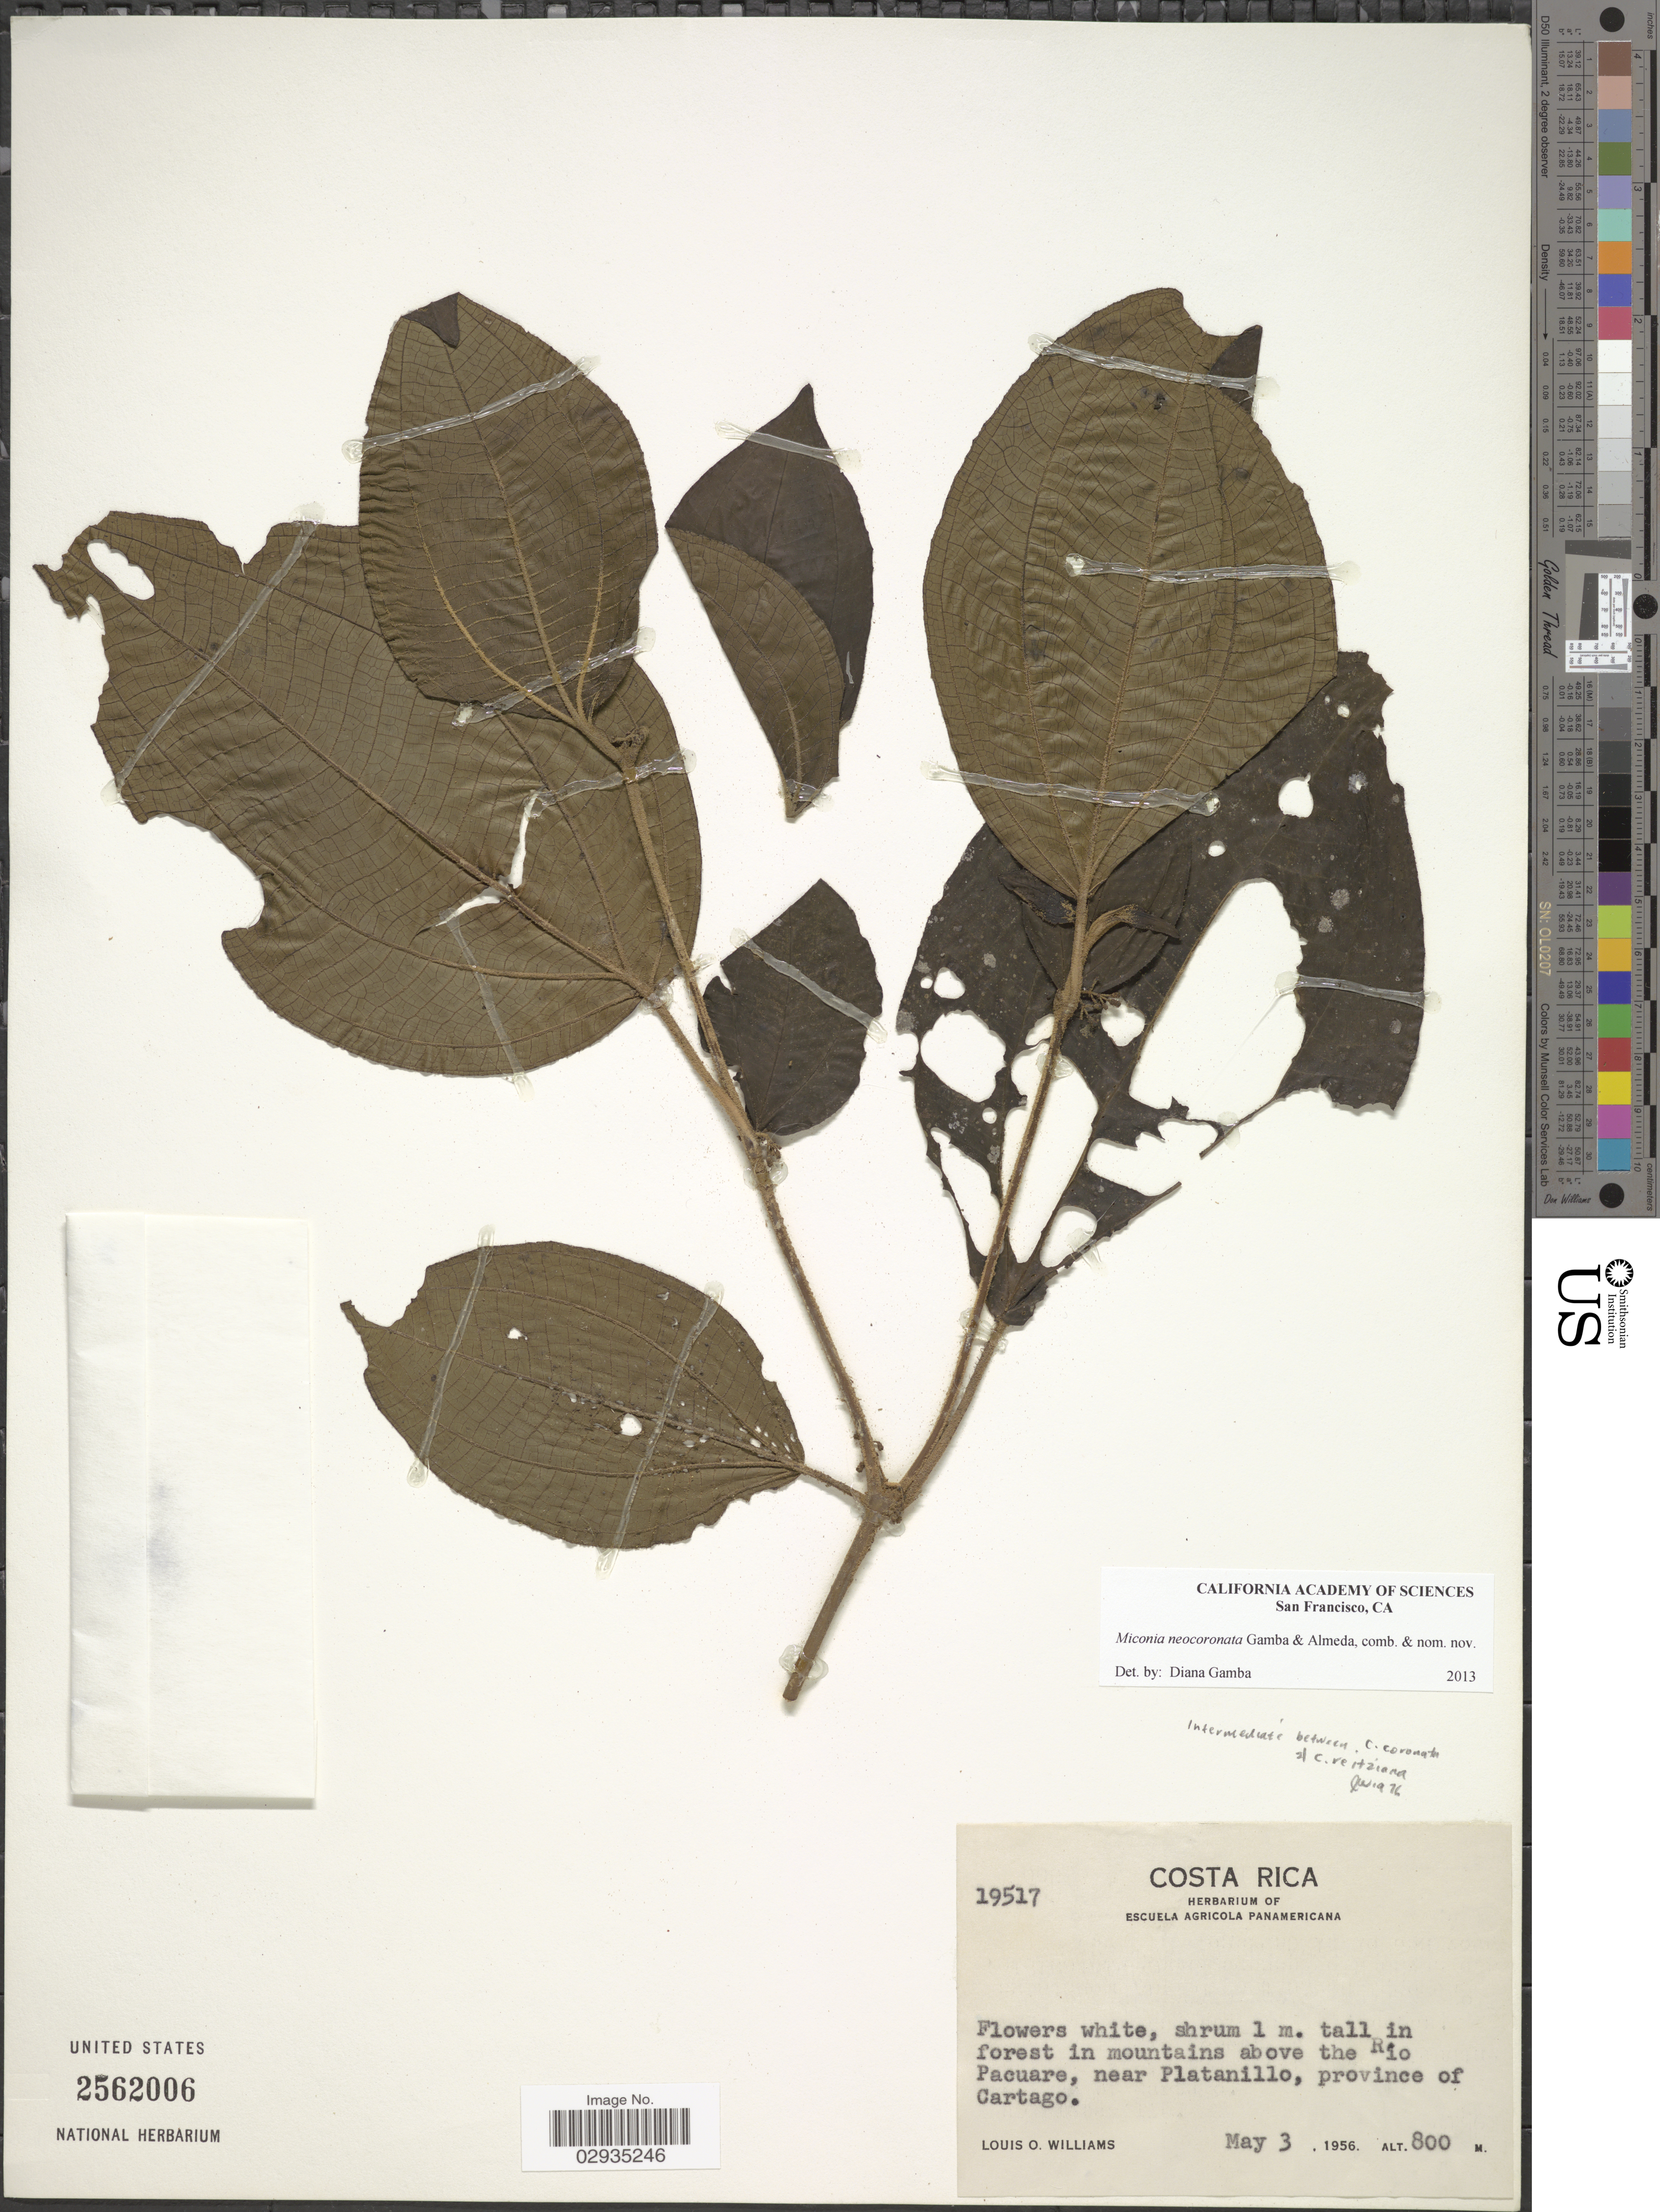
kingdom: Plantae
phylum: Tracheophyta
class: Magnoliopsida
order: Myrtales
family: Melastomataceae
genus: Miconia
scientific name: Miconia neocoronata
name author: Gamba & Almeda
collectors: L. O. Williams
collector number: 19517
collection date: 1956-05-03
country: Costa Rica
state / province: Cartago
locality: Forest in mountains above the Río Pacuare, near Platanillo.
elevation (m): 800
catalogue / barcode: US 2562006